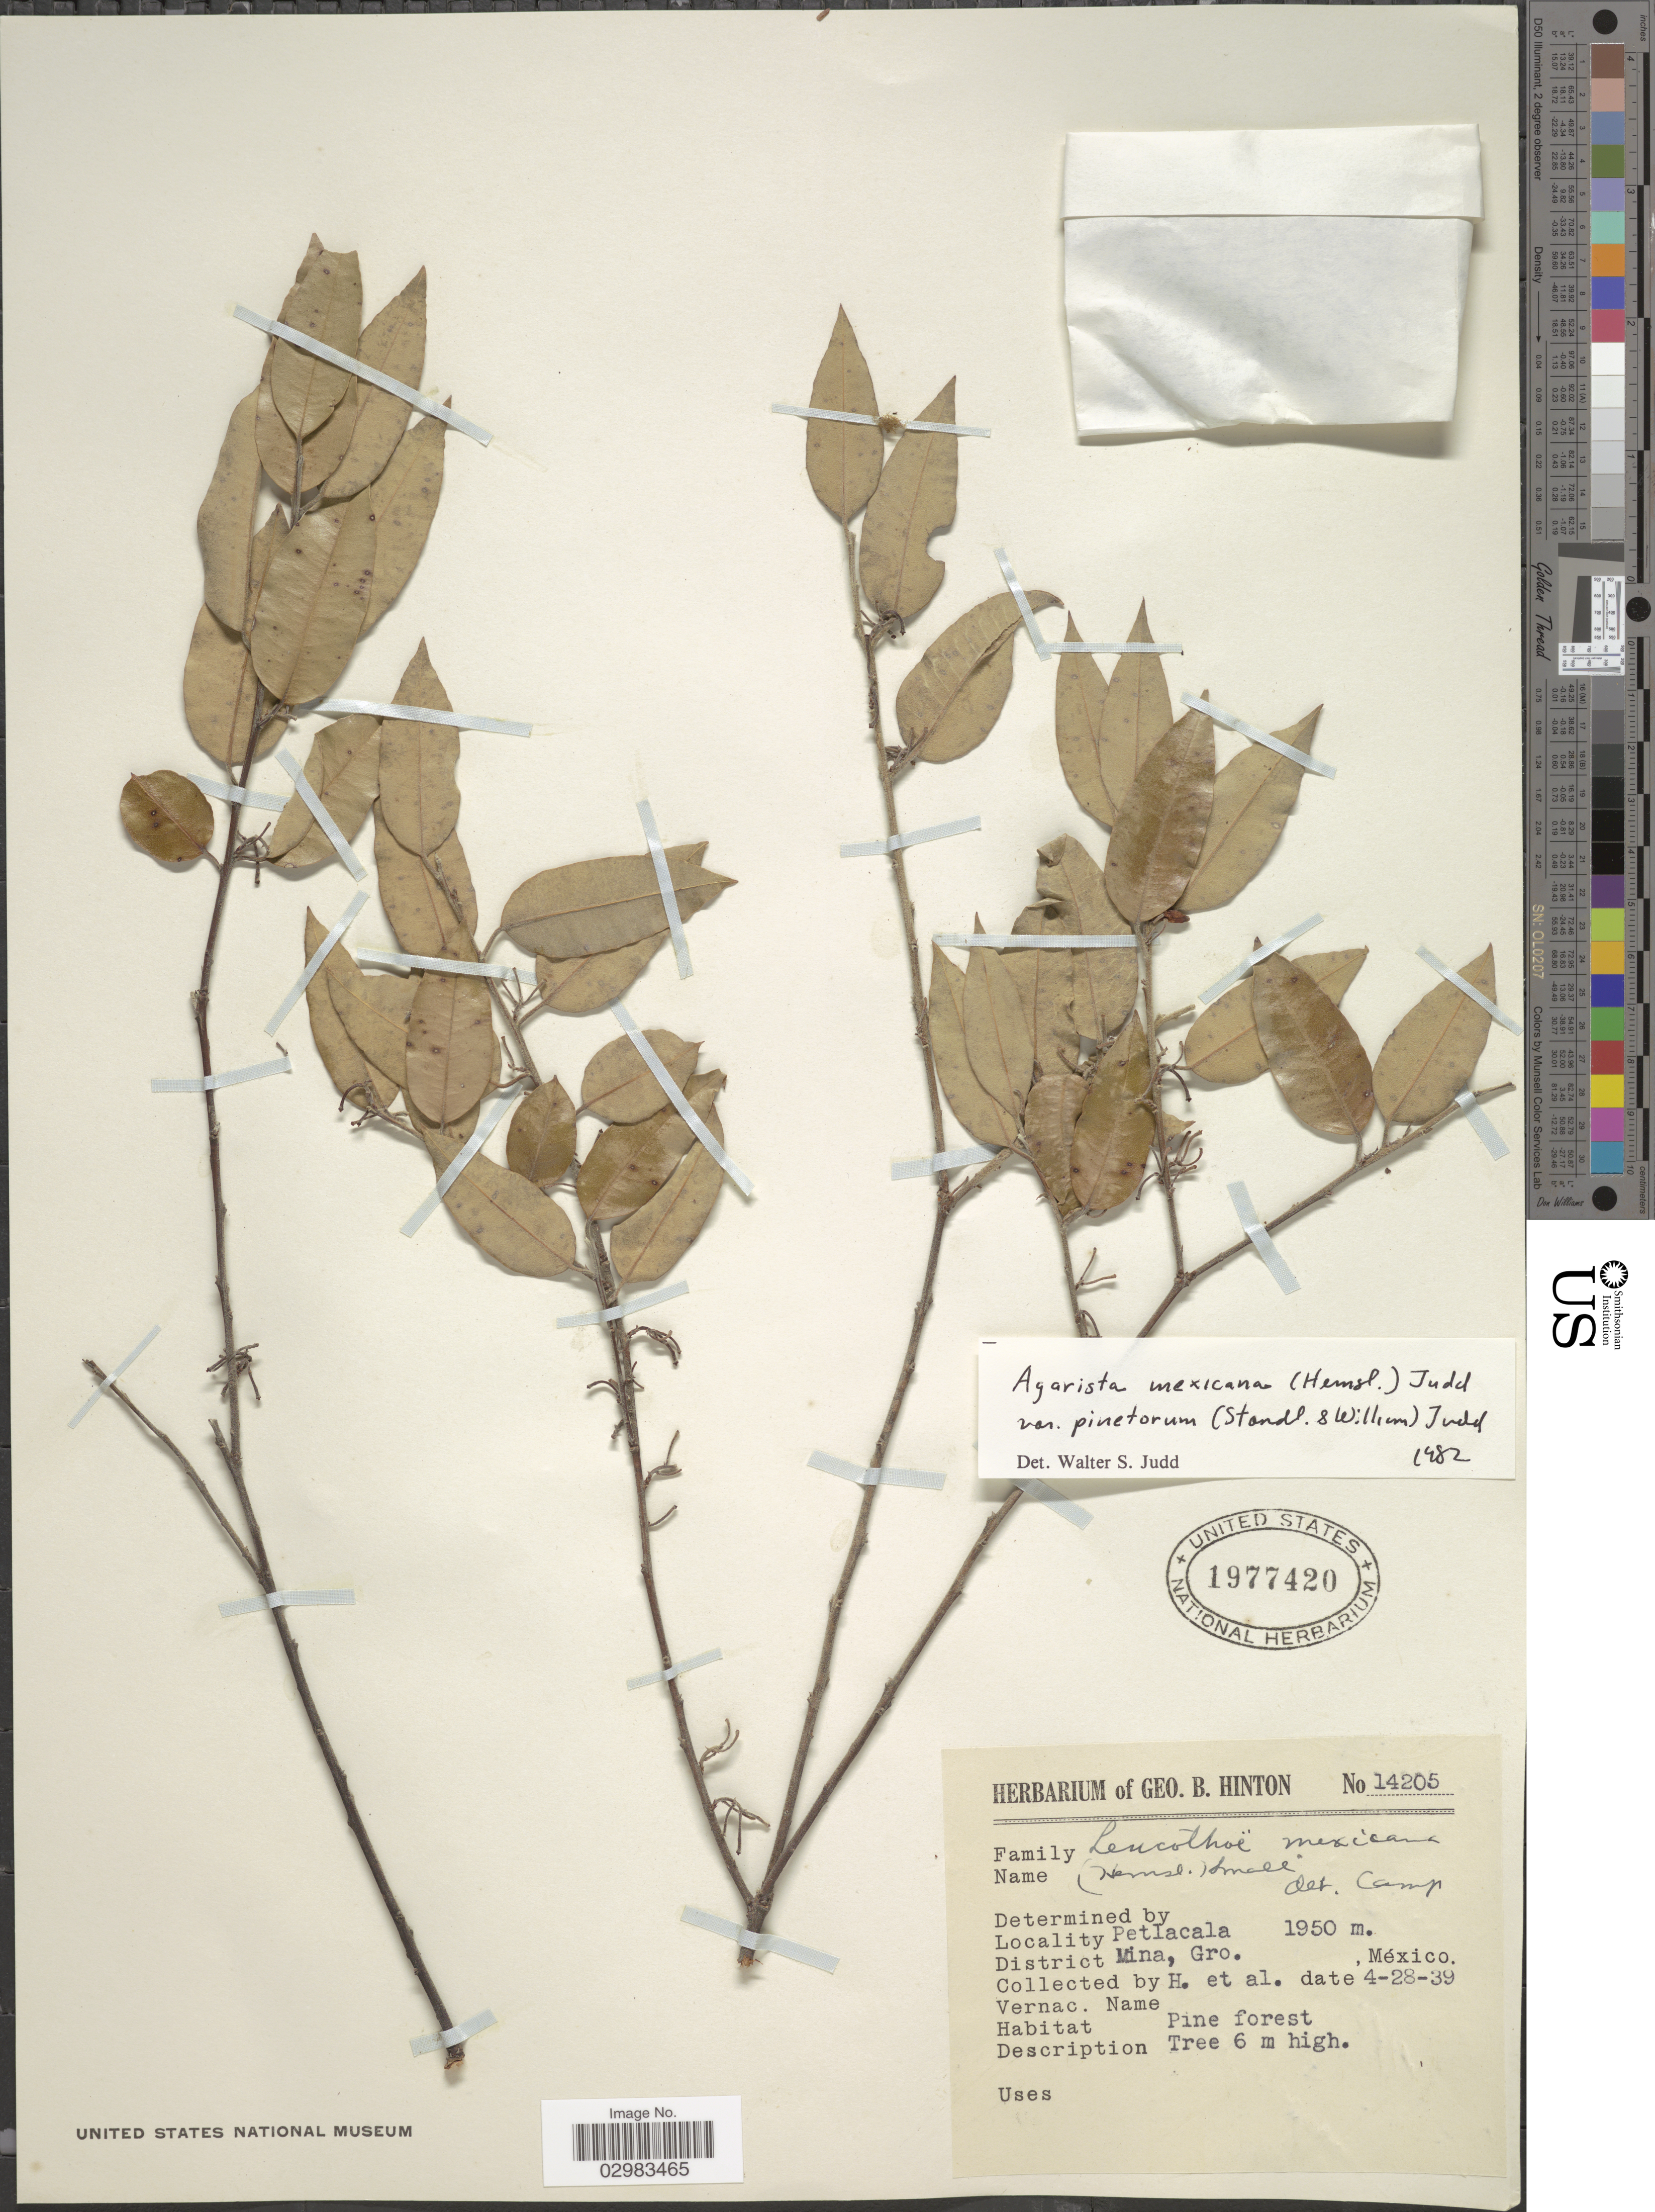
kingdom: Plantae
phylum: Tracheophyta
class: Magnoliopsida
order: Ericales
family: Ericaceae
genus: Leucothoe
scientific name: Leucothoë mexicana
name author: (Hemsl.) Small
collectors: G. B. Hinton & et al.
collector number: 14205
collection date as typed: Transcribed d/m/y: 28/4/39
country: Mexico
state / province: Guerrero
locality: Petlacala. District Mina.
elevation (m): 1950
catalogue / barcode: US 1977420